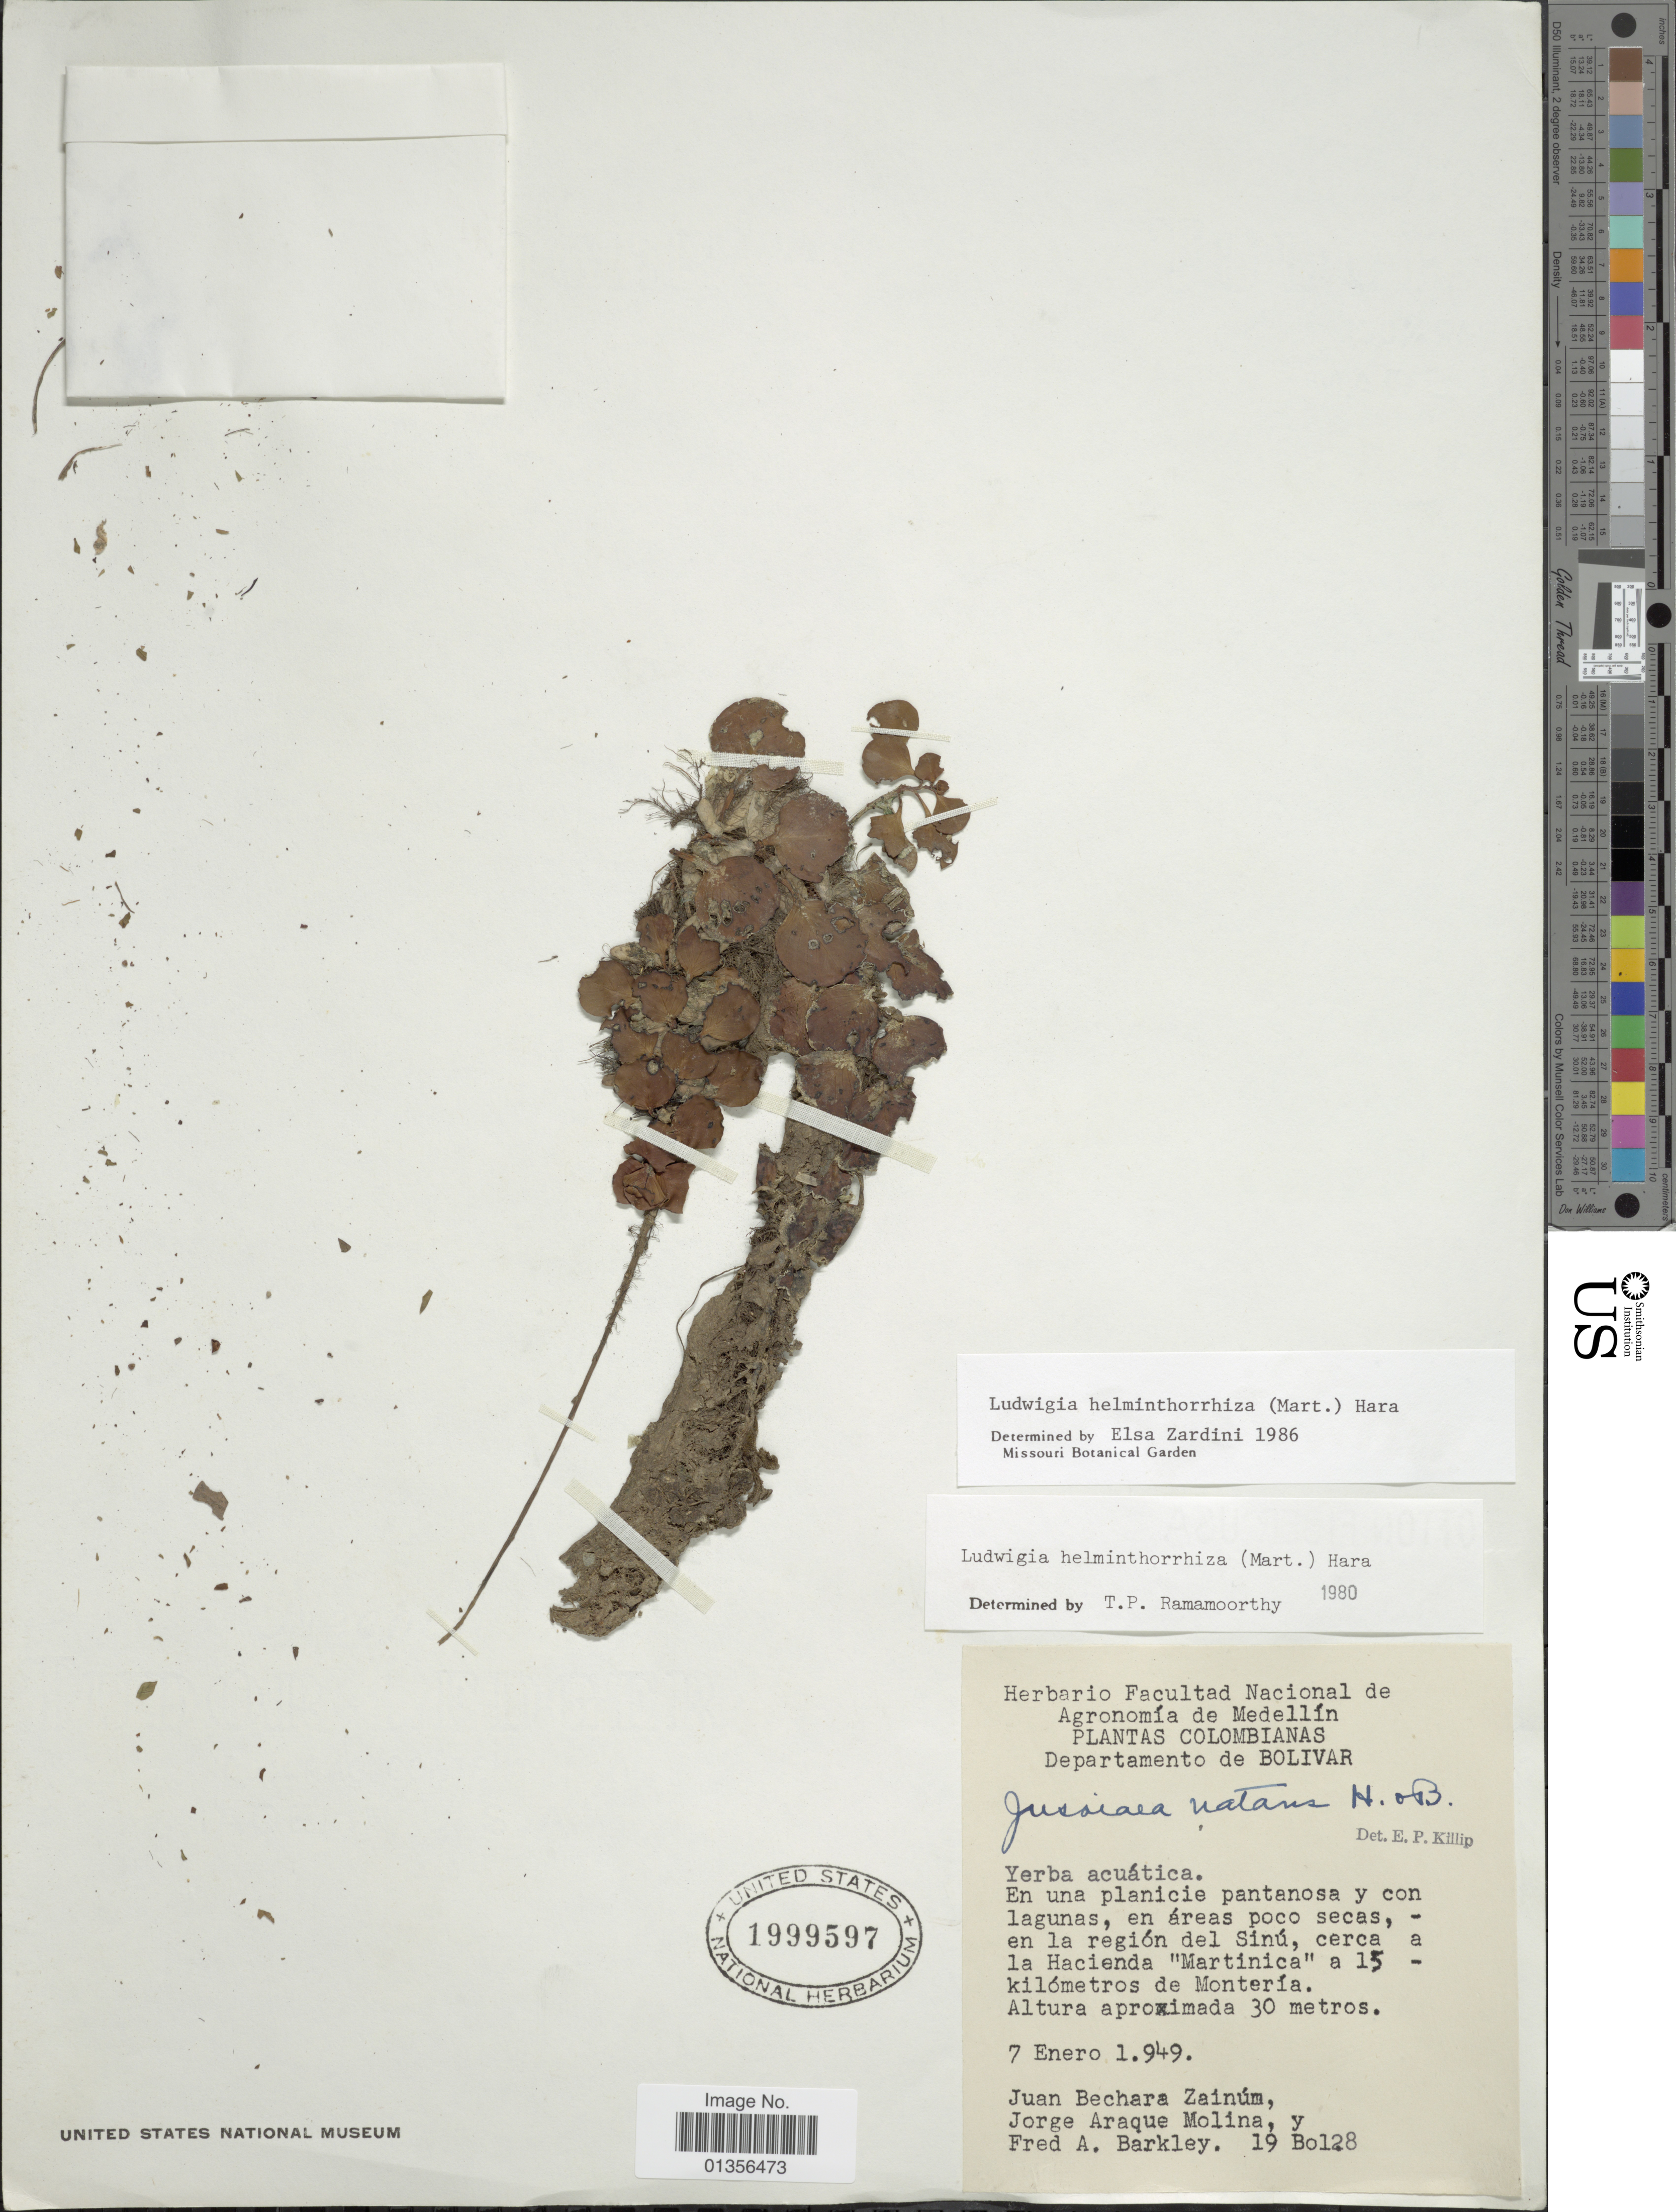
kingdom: Plantae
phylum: Tracheophyta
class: Magnoliopsida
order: Myrtales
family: Onagraceae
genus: Ludwigia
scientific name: Ludwigia helminthorrhiza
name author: (Mart.) H. Hara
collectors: J. Zainúm, J. A. Molina & F. A. Barkley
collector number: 19Bol28*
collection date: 1949-01-07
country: Colombia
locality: Departamento de Bolivar, en una planicie pantanosa y con lagunas, en áreas poco secas, en la región del Sinú, cerca a la Hacienda "Martinica" a 15 kilómetros de Montería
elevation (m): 30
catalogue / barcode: US 1999597